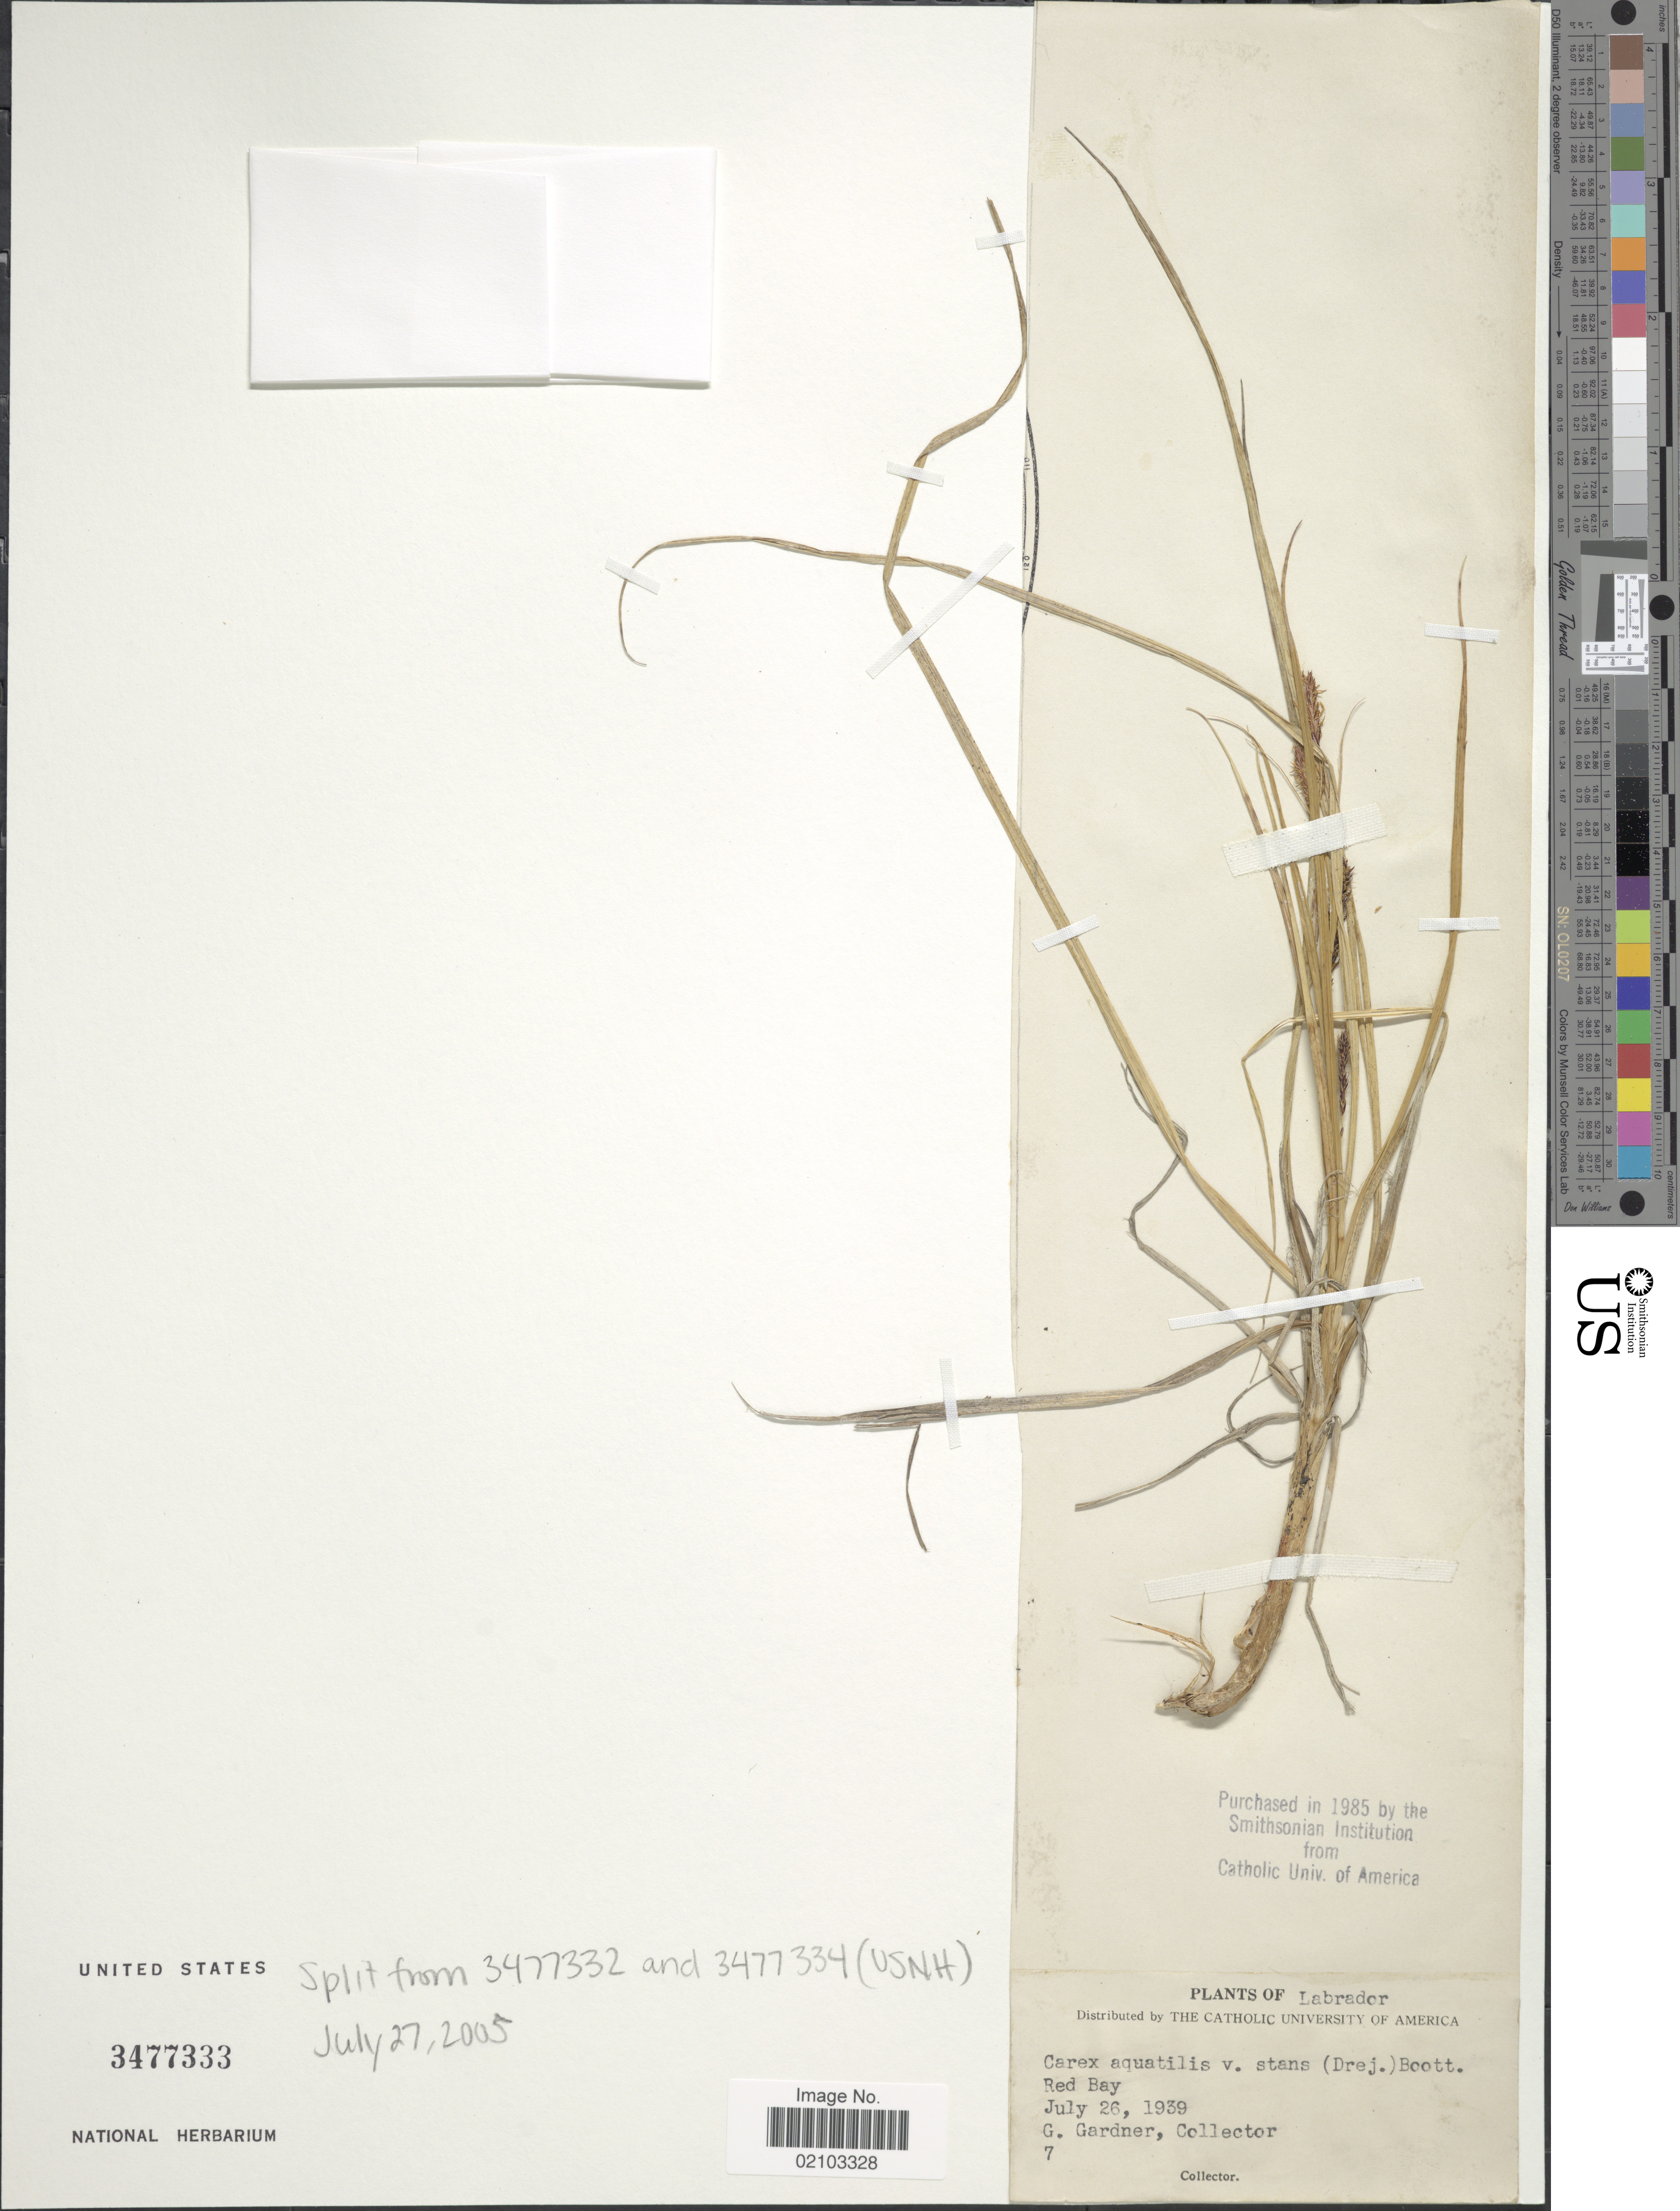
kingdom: Plantae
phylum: Tracheophyta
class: Liliopsida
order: Poales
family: Cyperaceae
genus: Carex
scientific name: Carex aquatilis var. minor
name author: Boott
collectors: G. Gardner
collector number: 7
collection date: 1939-07-26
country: Canada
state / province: Newfoundland and Labrador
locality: Labrador. Red Bay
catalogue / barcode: US 3477333